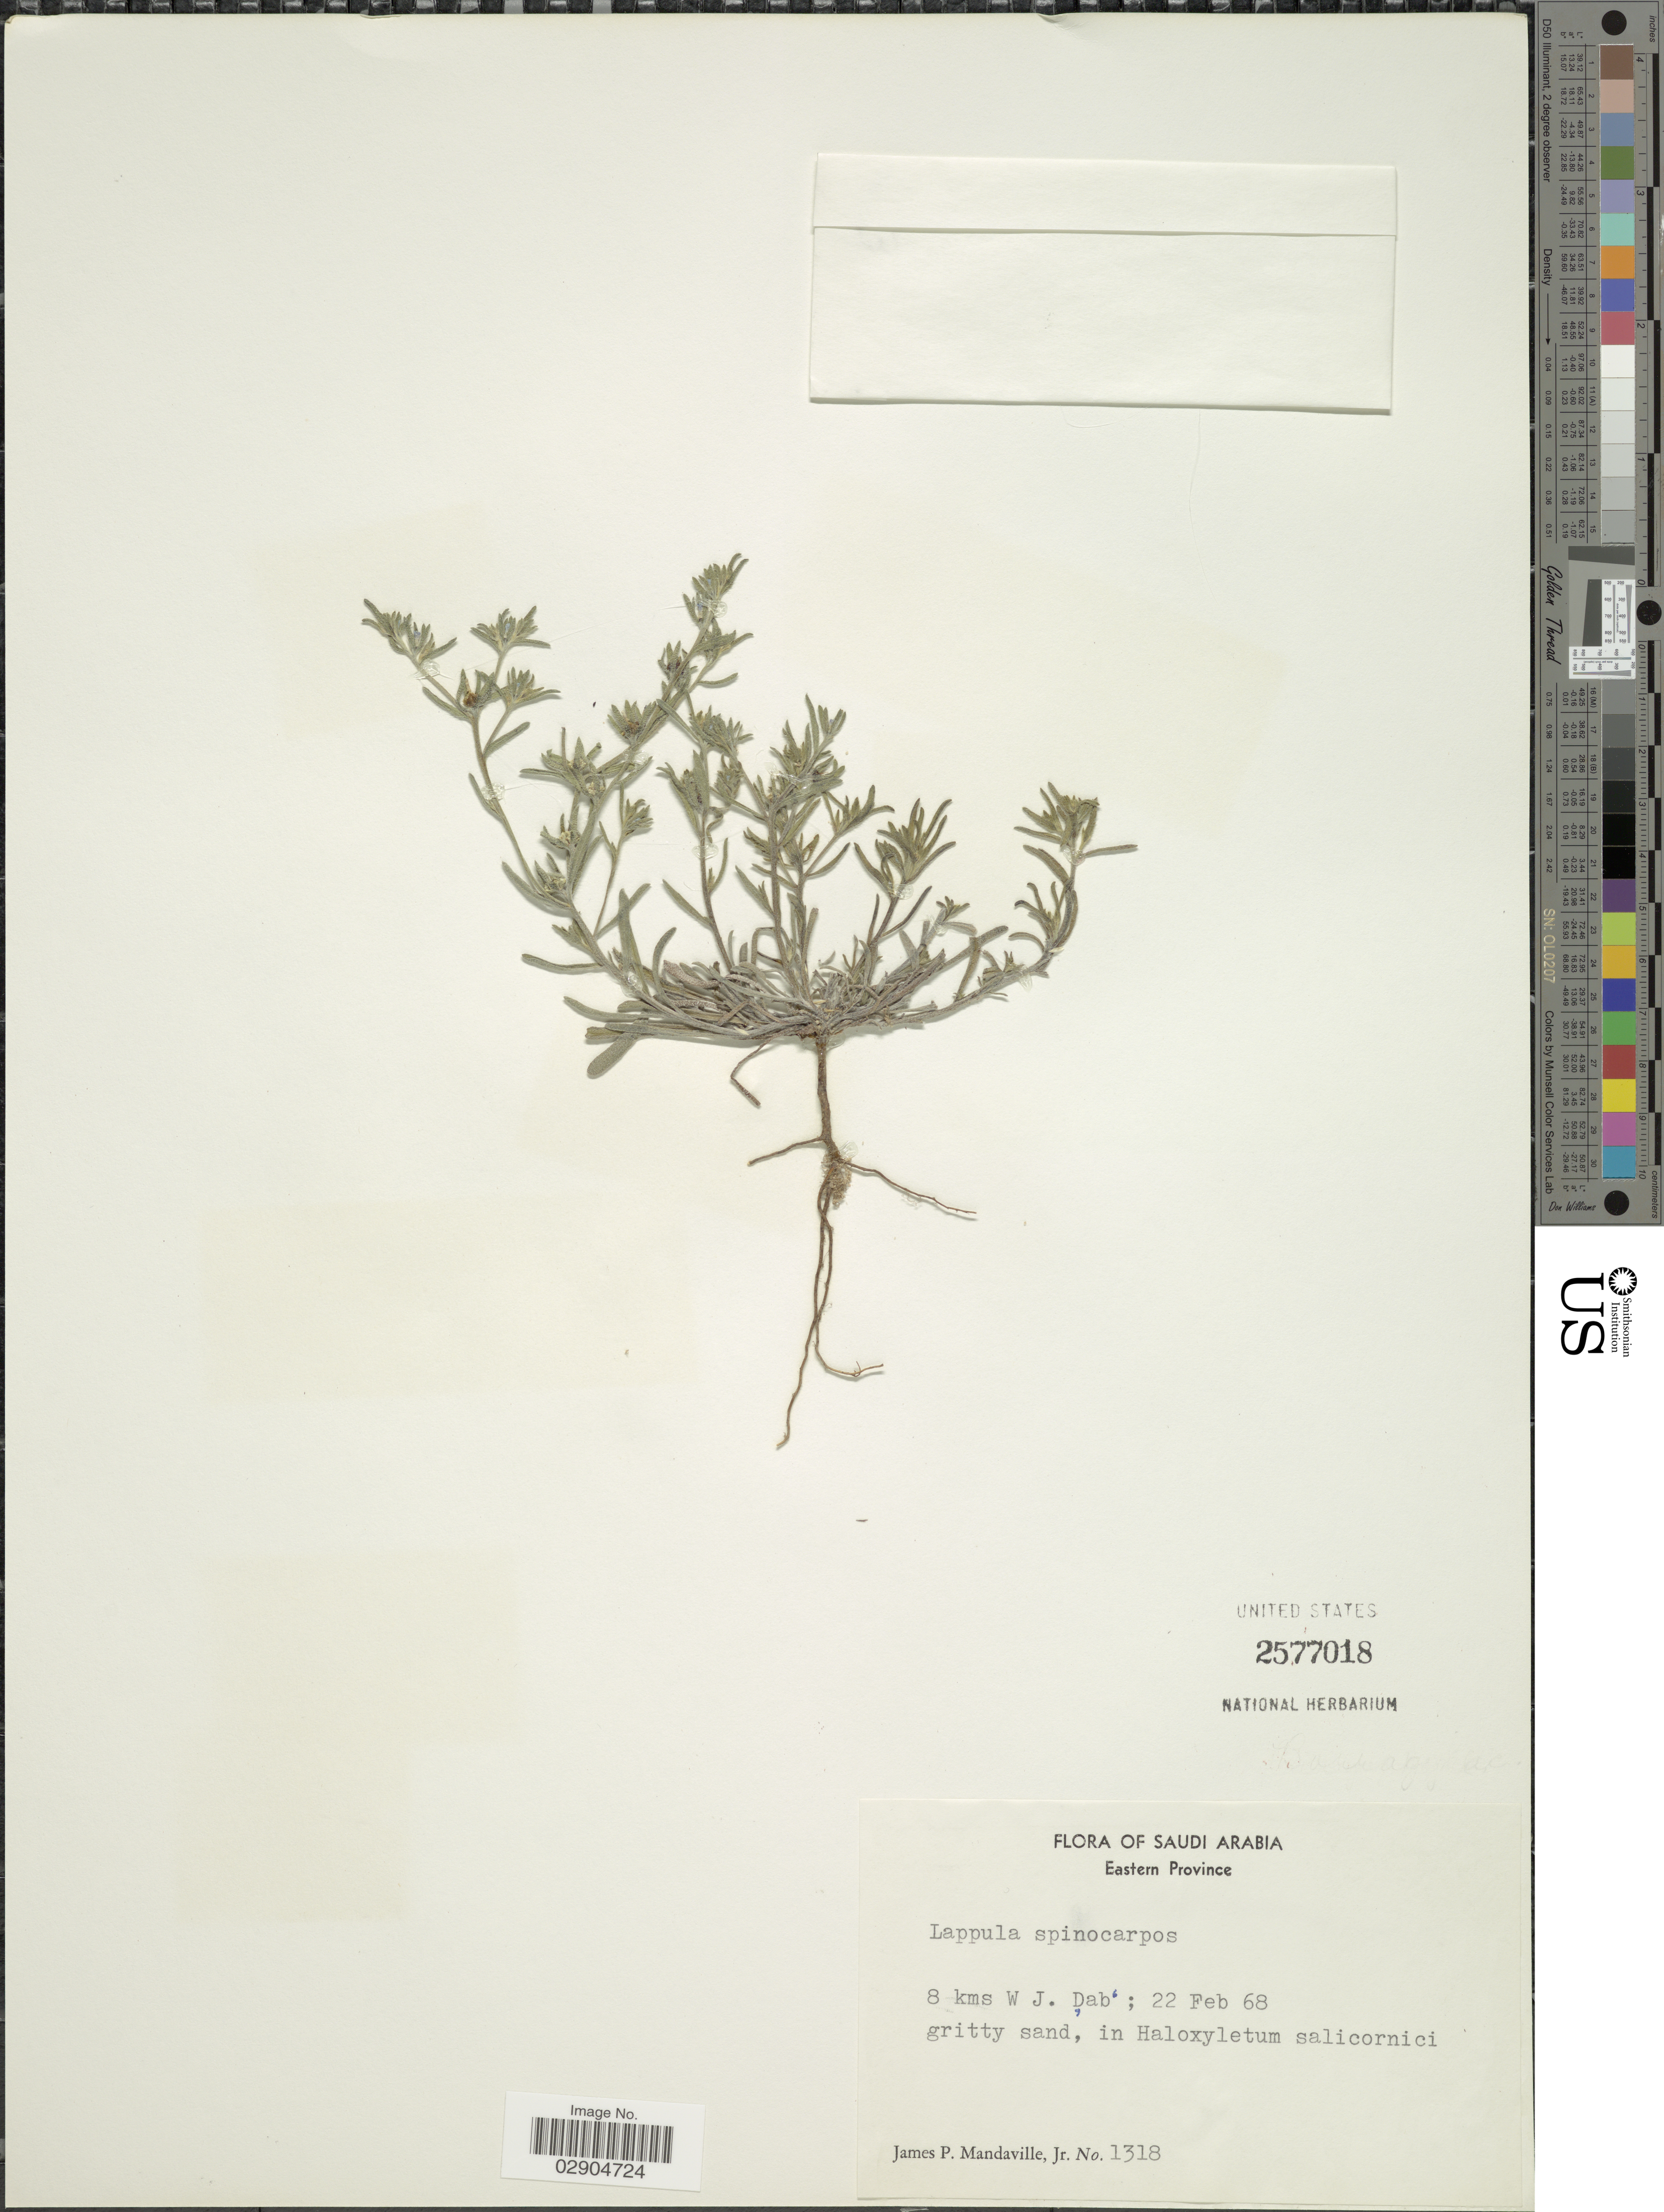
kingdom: Plantae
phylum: Tracheophyta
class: Magnoliopsida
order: Boraginales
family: Boraginaceae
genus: Lappula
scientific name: Lappula spinocarpos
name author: (Forssk.) Asch. ex Kuntze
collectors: J. Mandaville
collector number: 1318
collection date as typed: Transcribed d/m/y: 22/2/68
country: Saudi Arabia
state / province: Ash Sharqiyah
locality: Eastern Province. 8 kms W J. ,Dab'.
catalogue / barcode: US 2577018